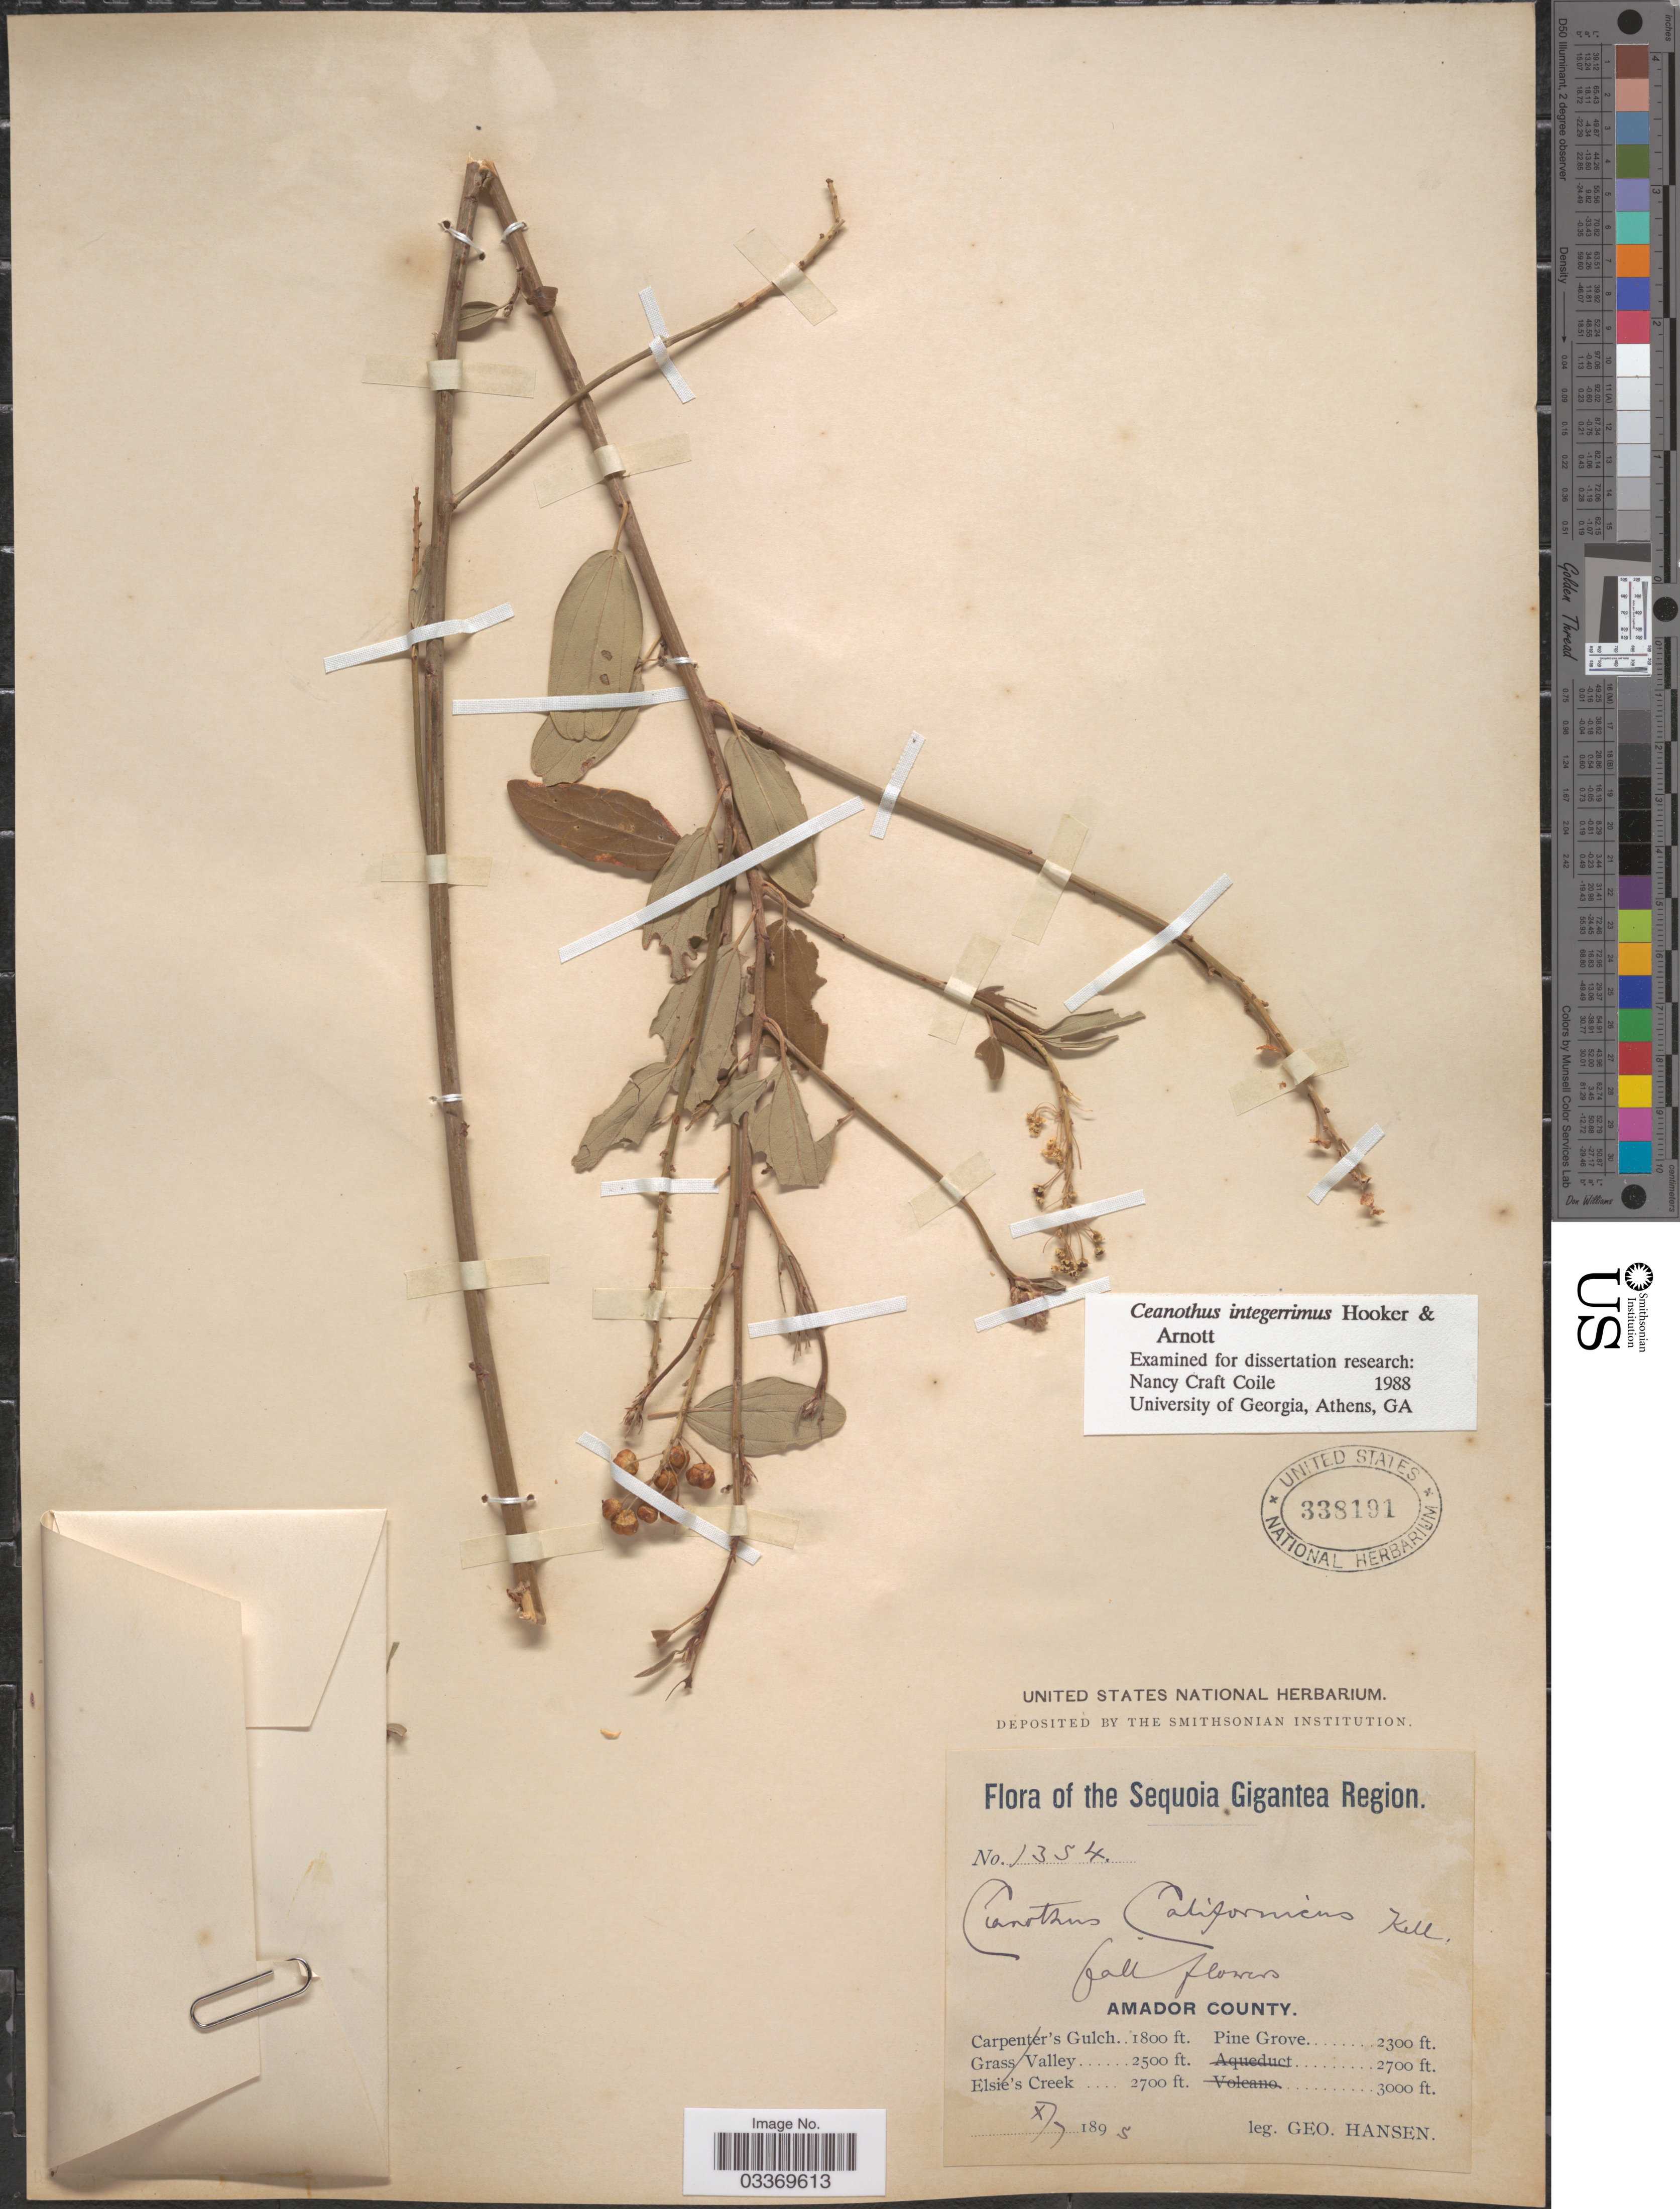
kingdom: Plantae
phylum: Tracheophyta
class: Magnoliopsida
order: Rosales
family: Rhamnaceae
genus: Ceanothus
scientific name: Ceanothus integerrimus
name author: Hook. & Arn.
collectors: G. Hansen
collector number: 1354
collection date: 1895-10-07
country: United States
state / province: California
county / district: Amador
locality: The Sequoia Gigantea Region. Amador County. Pine Grove.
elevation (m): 701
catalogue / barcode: US 338191